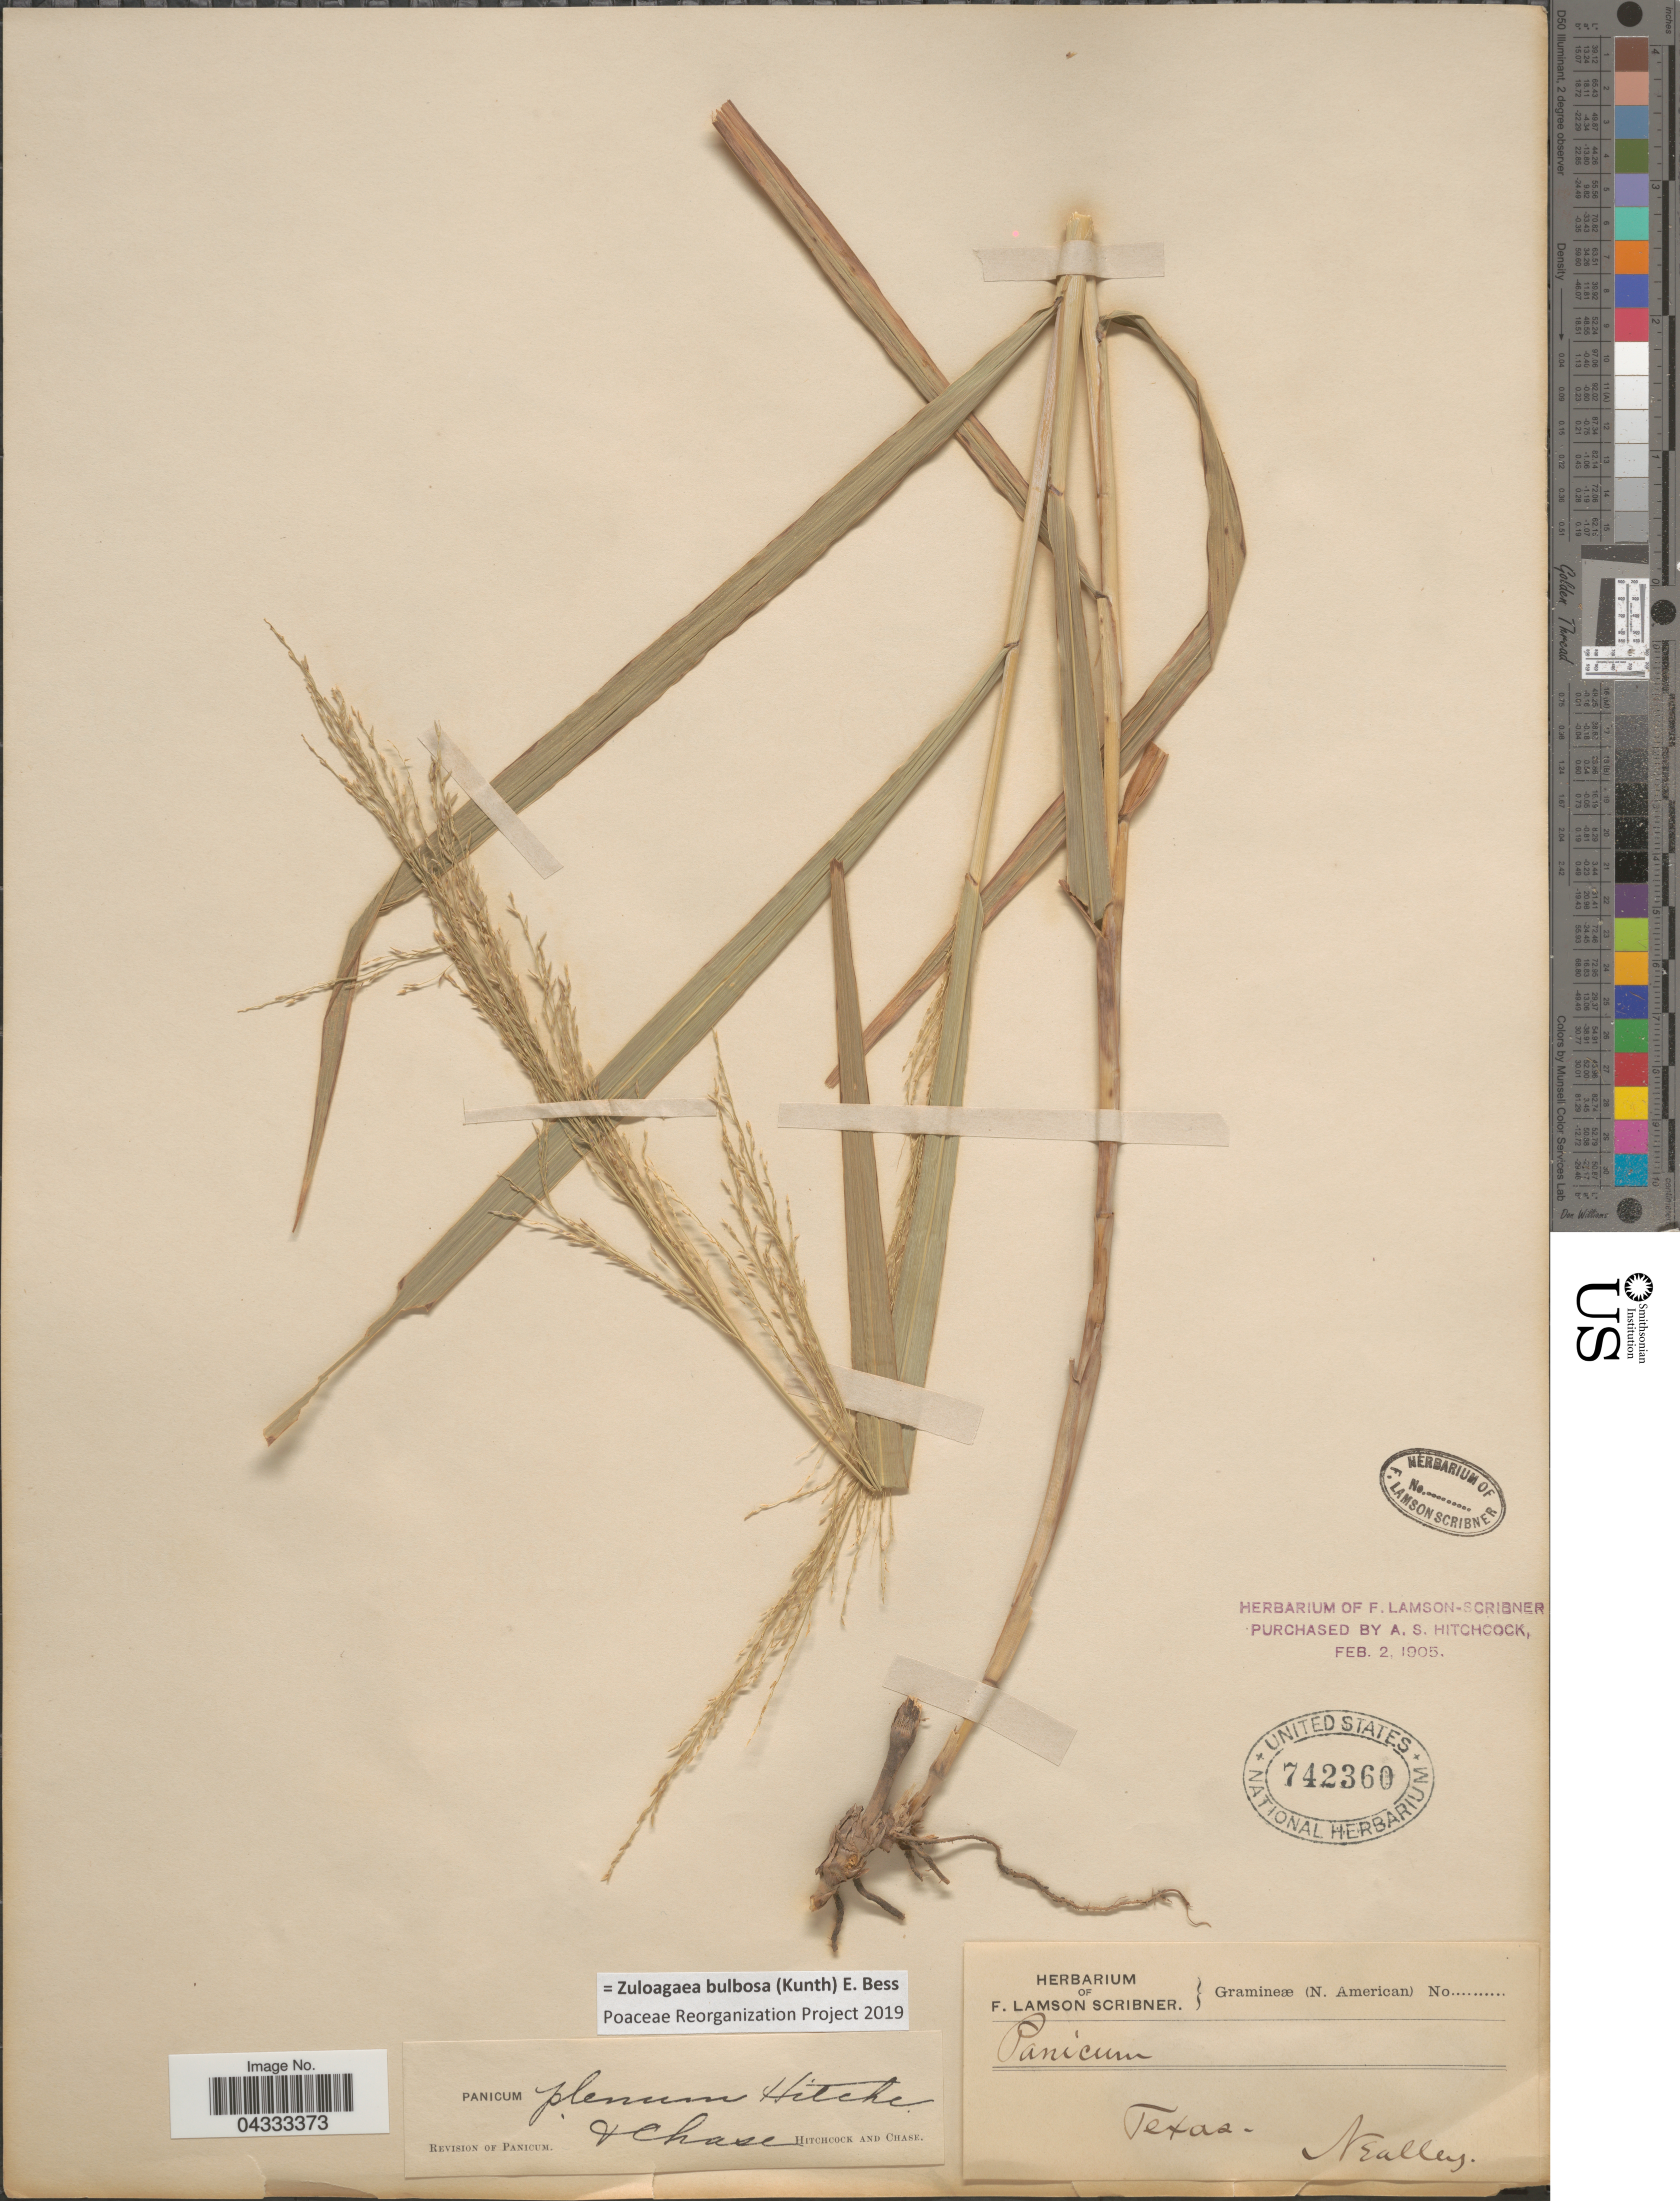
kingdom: Plantae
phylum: Tracheophyta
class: Liliopsida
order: Poales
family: Poaceae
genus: Zuloagaea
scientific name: Zuloagaea bulbosa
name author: (Kunth) E. Bess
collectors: Nealley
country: United States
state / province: Texas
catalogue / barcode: US 742360